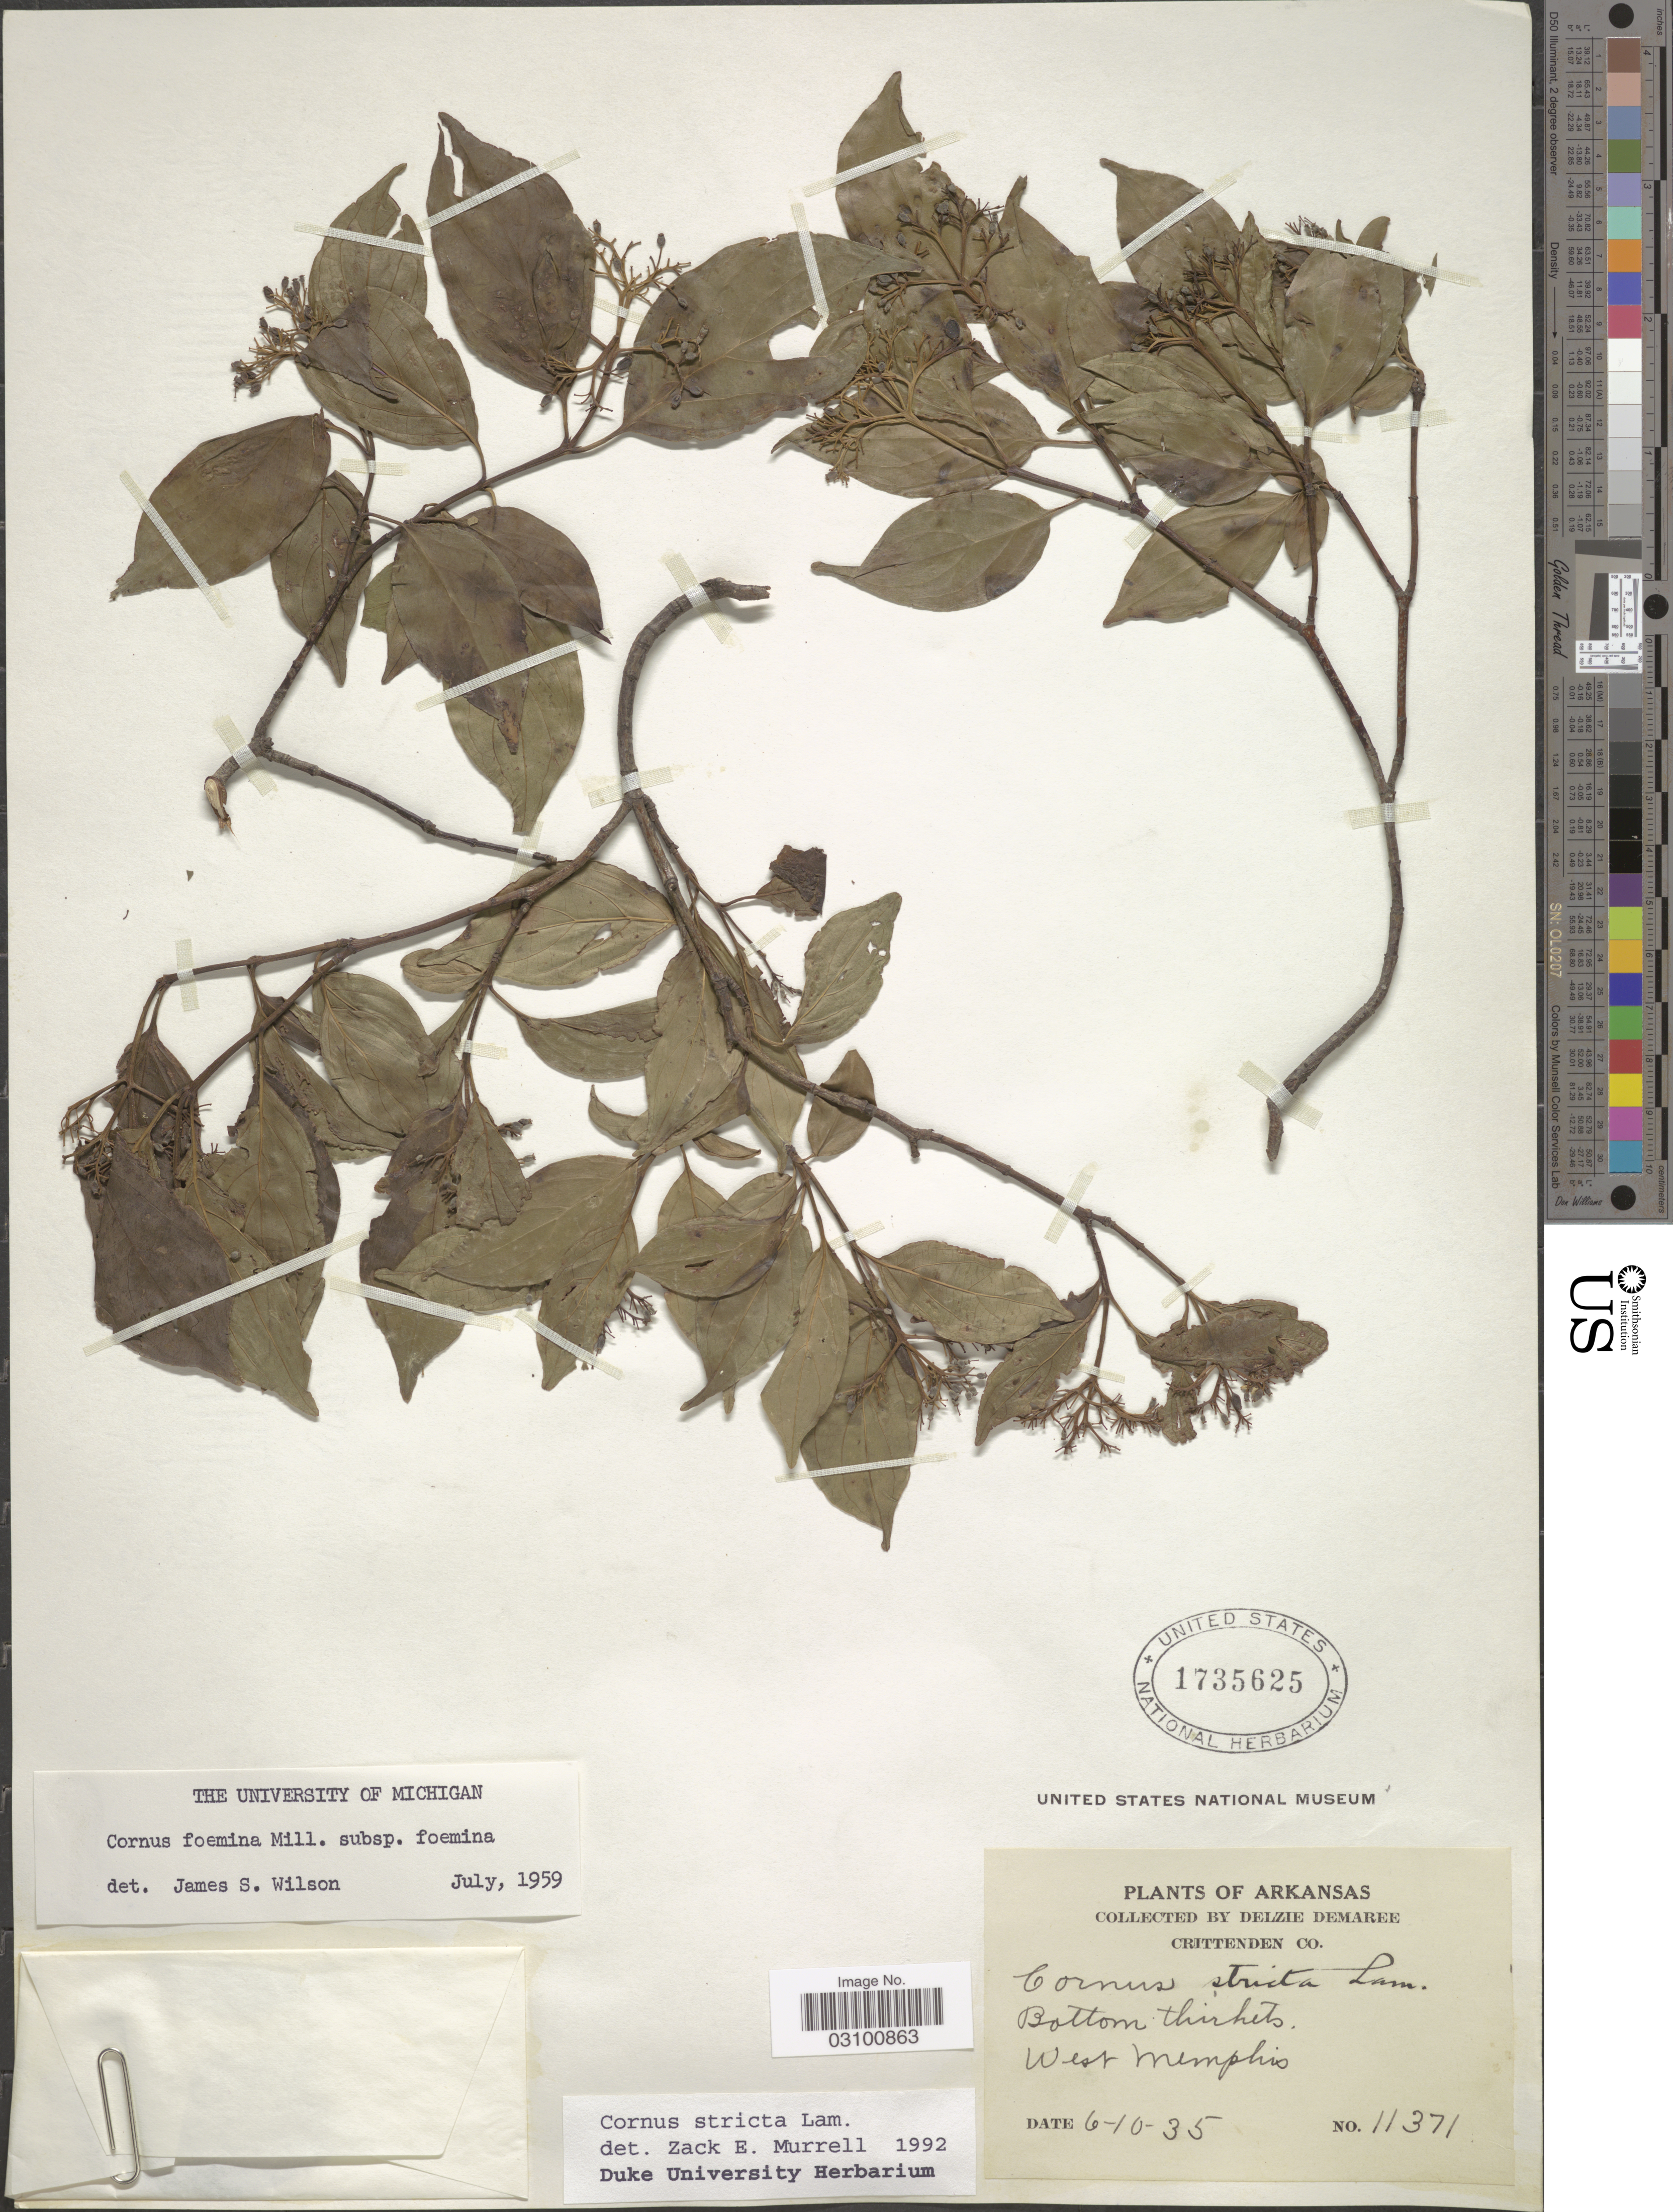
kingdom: Plantae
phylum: Tracheophyta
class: Magnoliopsida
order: Cornales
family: Cornaceae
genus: Cornus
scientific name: Cornus stricta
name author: Lam.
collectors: D. Demaree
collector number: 11371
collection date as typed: Transcribed d/m/y: 10/6/35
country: United States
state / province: Arkansas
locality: Crittenden Co. West Memphis.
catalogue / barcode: US 1735625